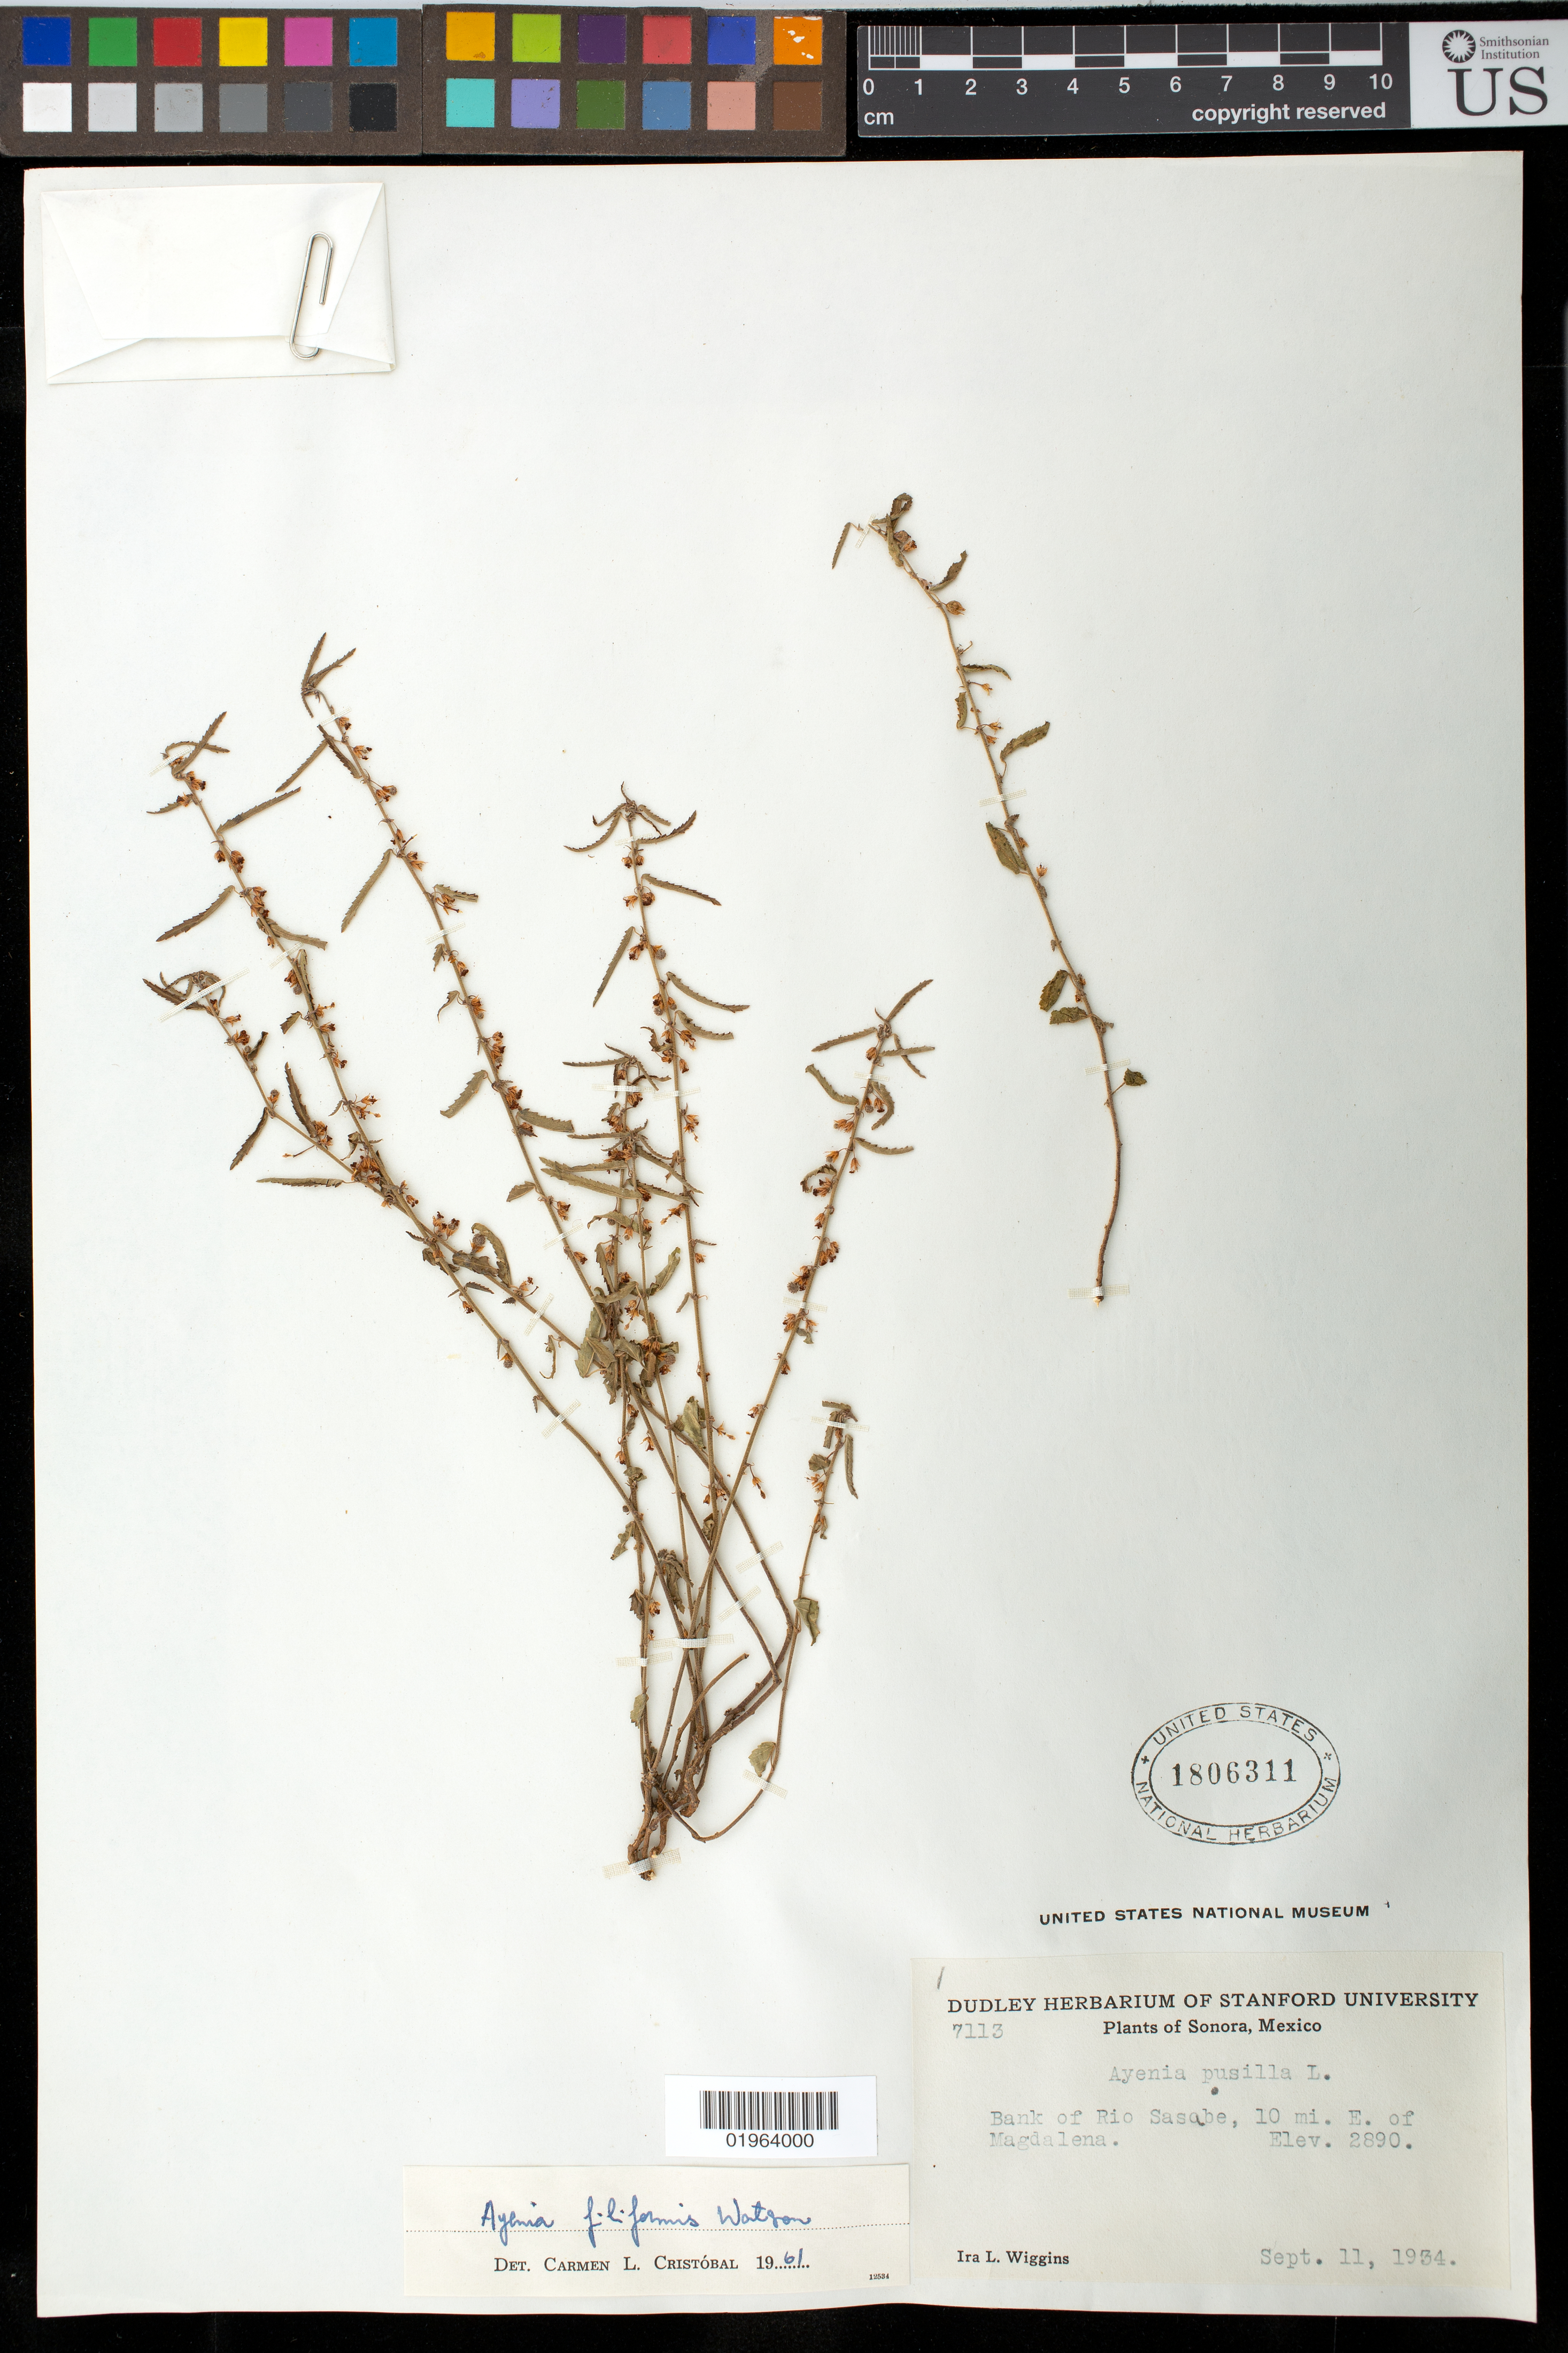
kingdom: Plantae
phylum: Tracheophyta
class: Magnoliopsida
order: Malvales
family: Malvaceae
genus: Ayenia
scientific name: Ayenia filiformis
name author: S. Watson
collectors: I. L. Wiggins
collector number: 7113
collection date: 1934-09-11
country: Mexico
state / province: Sonora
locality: Bank of Rio Sasche, 10 mi. E of Magdalena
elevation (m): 2890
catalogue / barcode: US 1806311